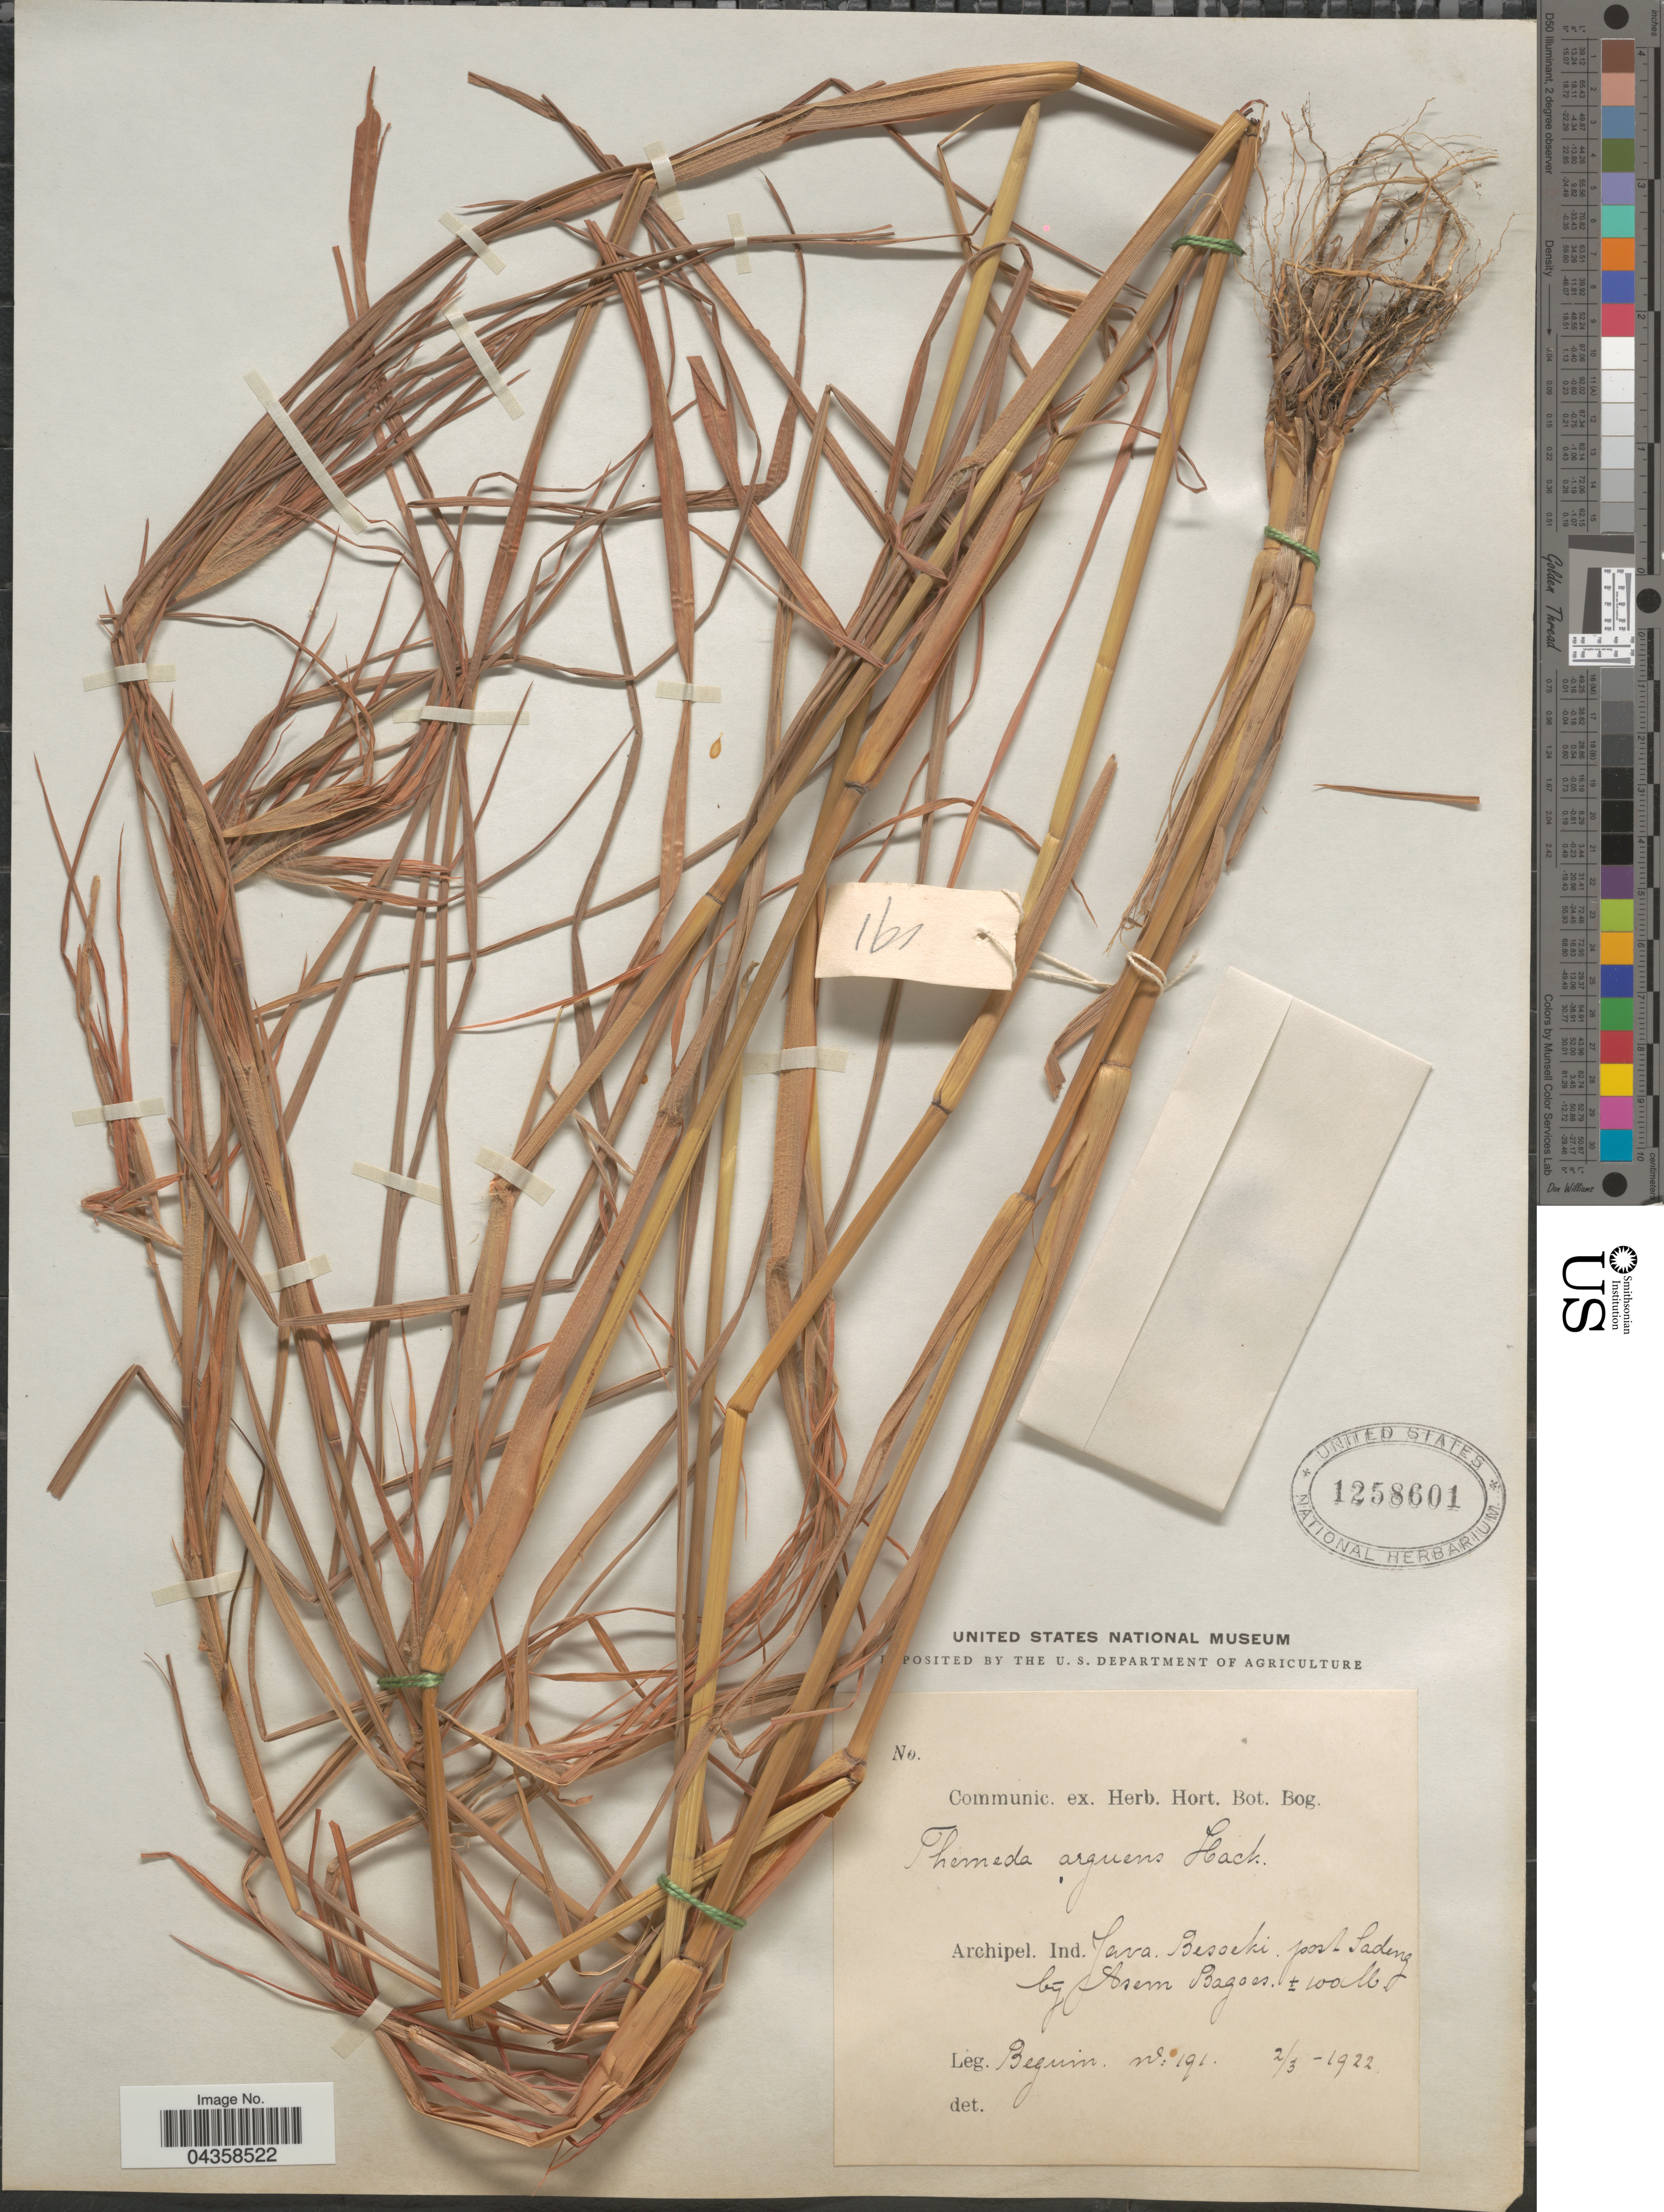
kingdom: Plantae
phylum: Tracheophyta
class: Liliopsida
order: Poales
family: Poaceae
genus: Themeda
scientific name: Themeda arguens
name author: (L.) Hack.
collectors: Beguin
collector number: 191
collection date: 1922-03-02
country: Indonesia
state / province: Java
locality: Archipel. Ind. Java. Besoeki. Post Sadeng bij Asem Bagoes.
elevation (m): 100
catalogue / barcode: US 1258601